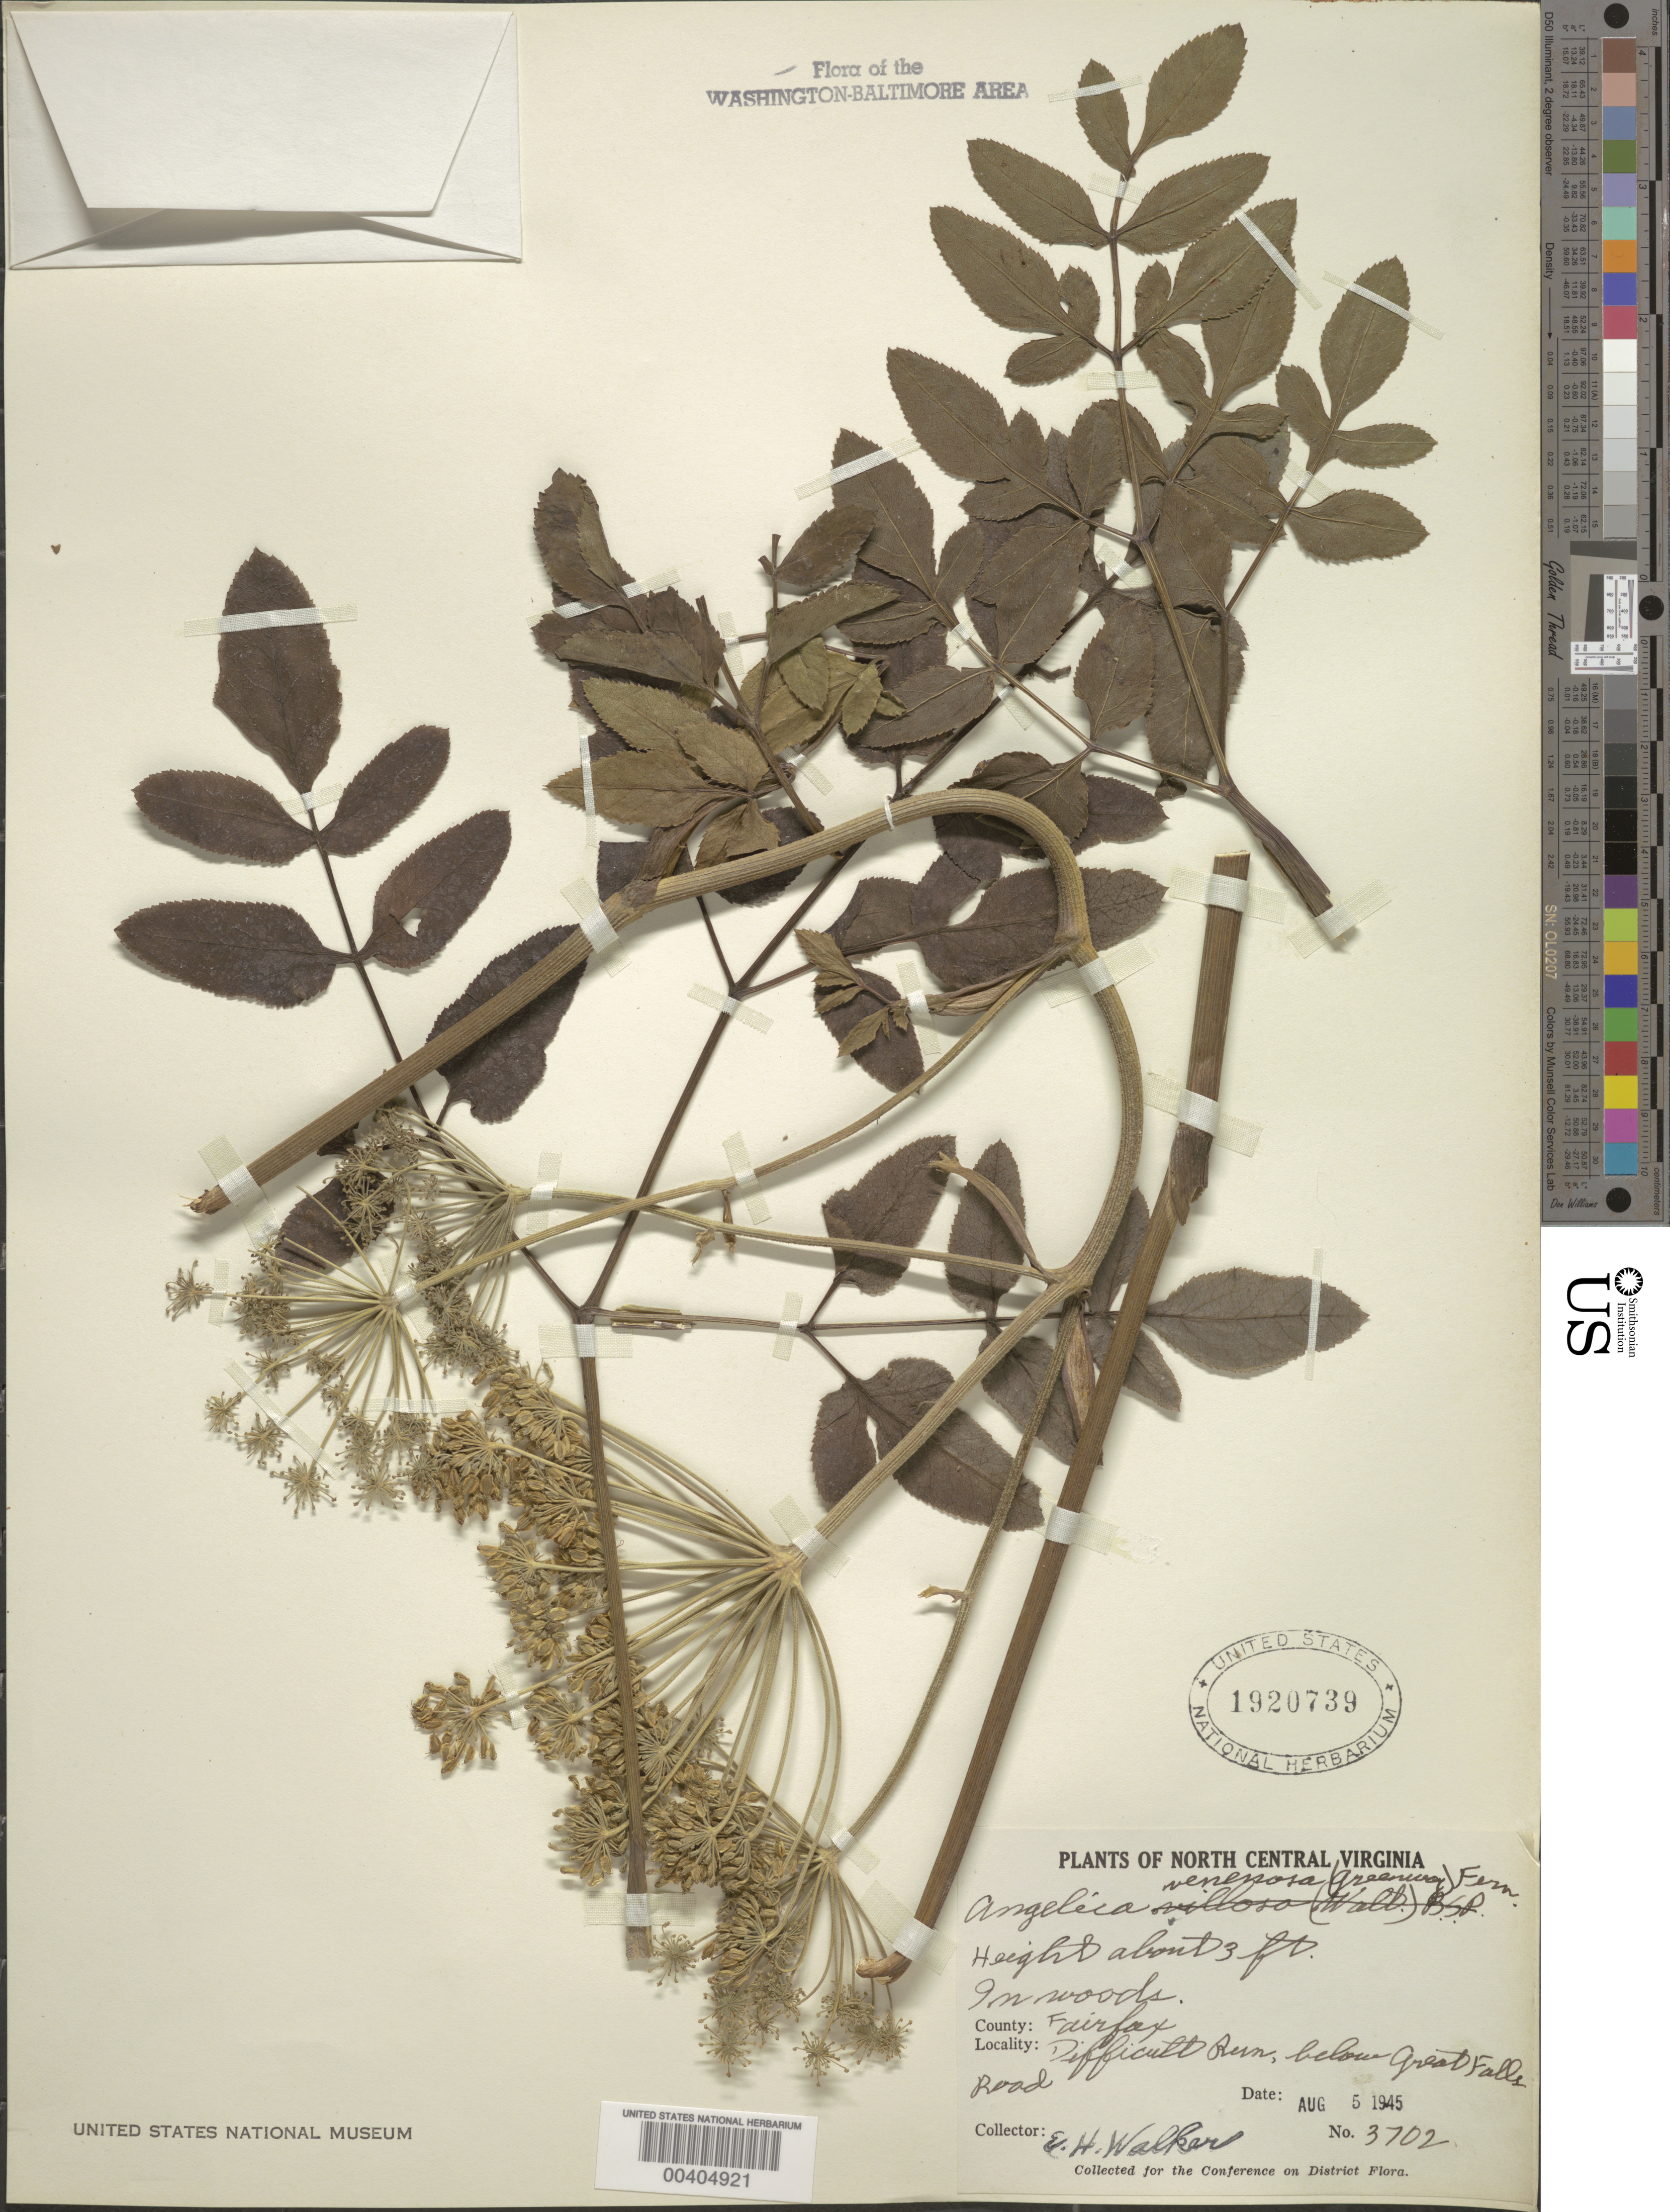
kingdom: Plantae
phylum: Tracheophyta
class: Magnoliopsida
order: Apiales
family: Apiaceae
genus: Angelica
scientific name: Angelica venenosa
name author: (Greenway) Fernald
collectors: E. H. Walker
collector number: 3702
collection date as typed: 05 Aug 1945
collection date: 1945-08-05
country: United States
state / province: Virginia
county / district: Fairfax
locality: Difficult Run below 193 C. & O. Canal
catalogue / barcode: US 1920739